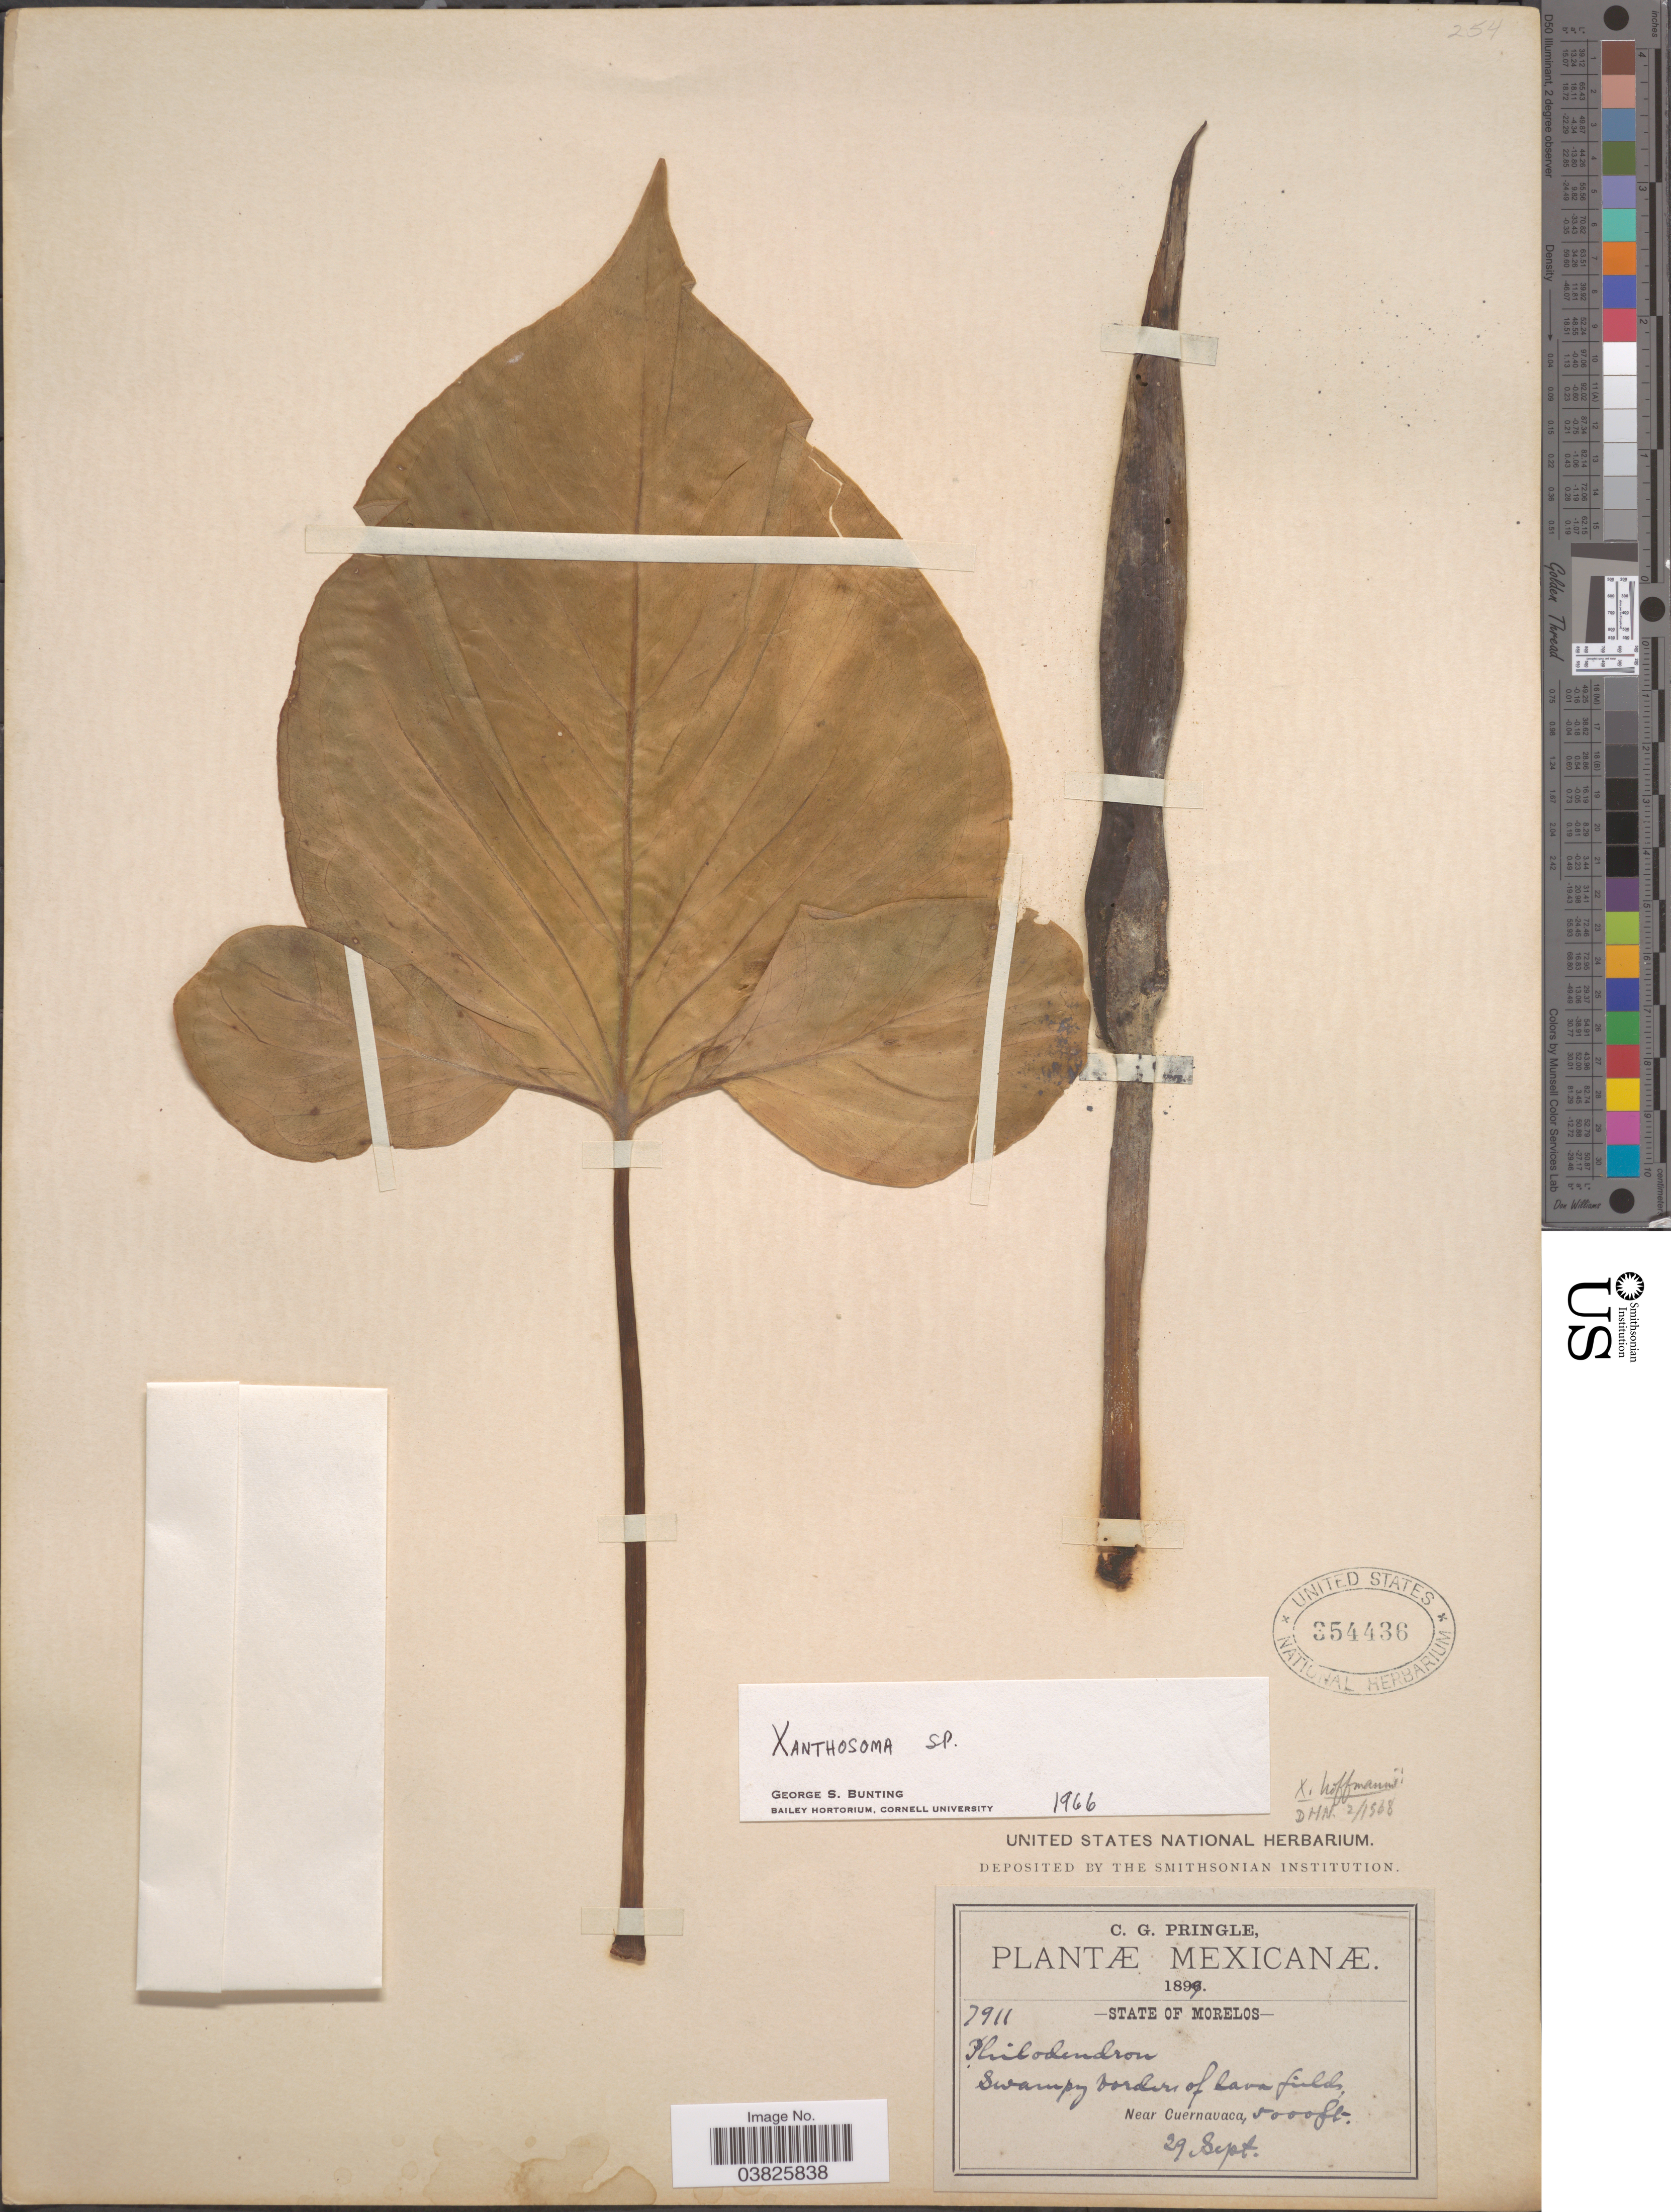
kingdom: Plantae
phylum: Tracheophyta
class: Liliopsida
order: Alismatales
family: Araceae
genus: Xanthosoma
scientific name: Xanthosoma hoffmannii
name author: (Schott) Schott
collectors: C. G. Pringle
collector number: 7911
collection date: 1897-09-29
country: Mexico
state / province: Morelos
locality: Swampy border of lava fields, near Cuernavaca.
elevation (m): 1524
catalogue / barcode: US 354436